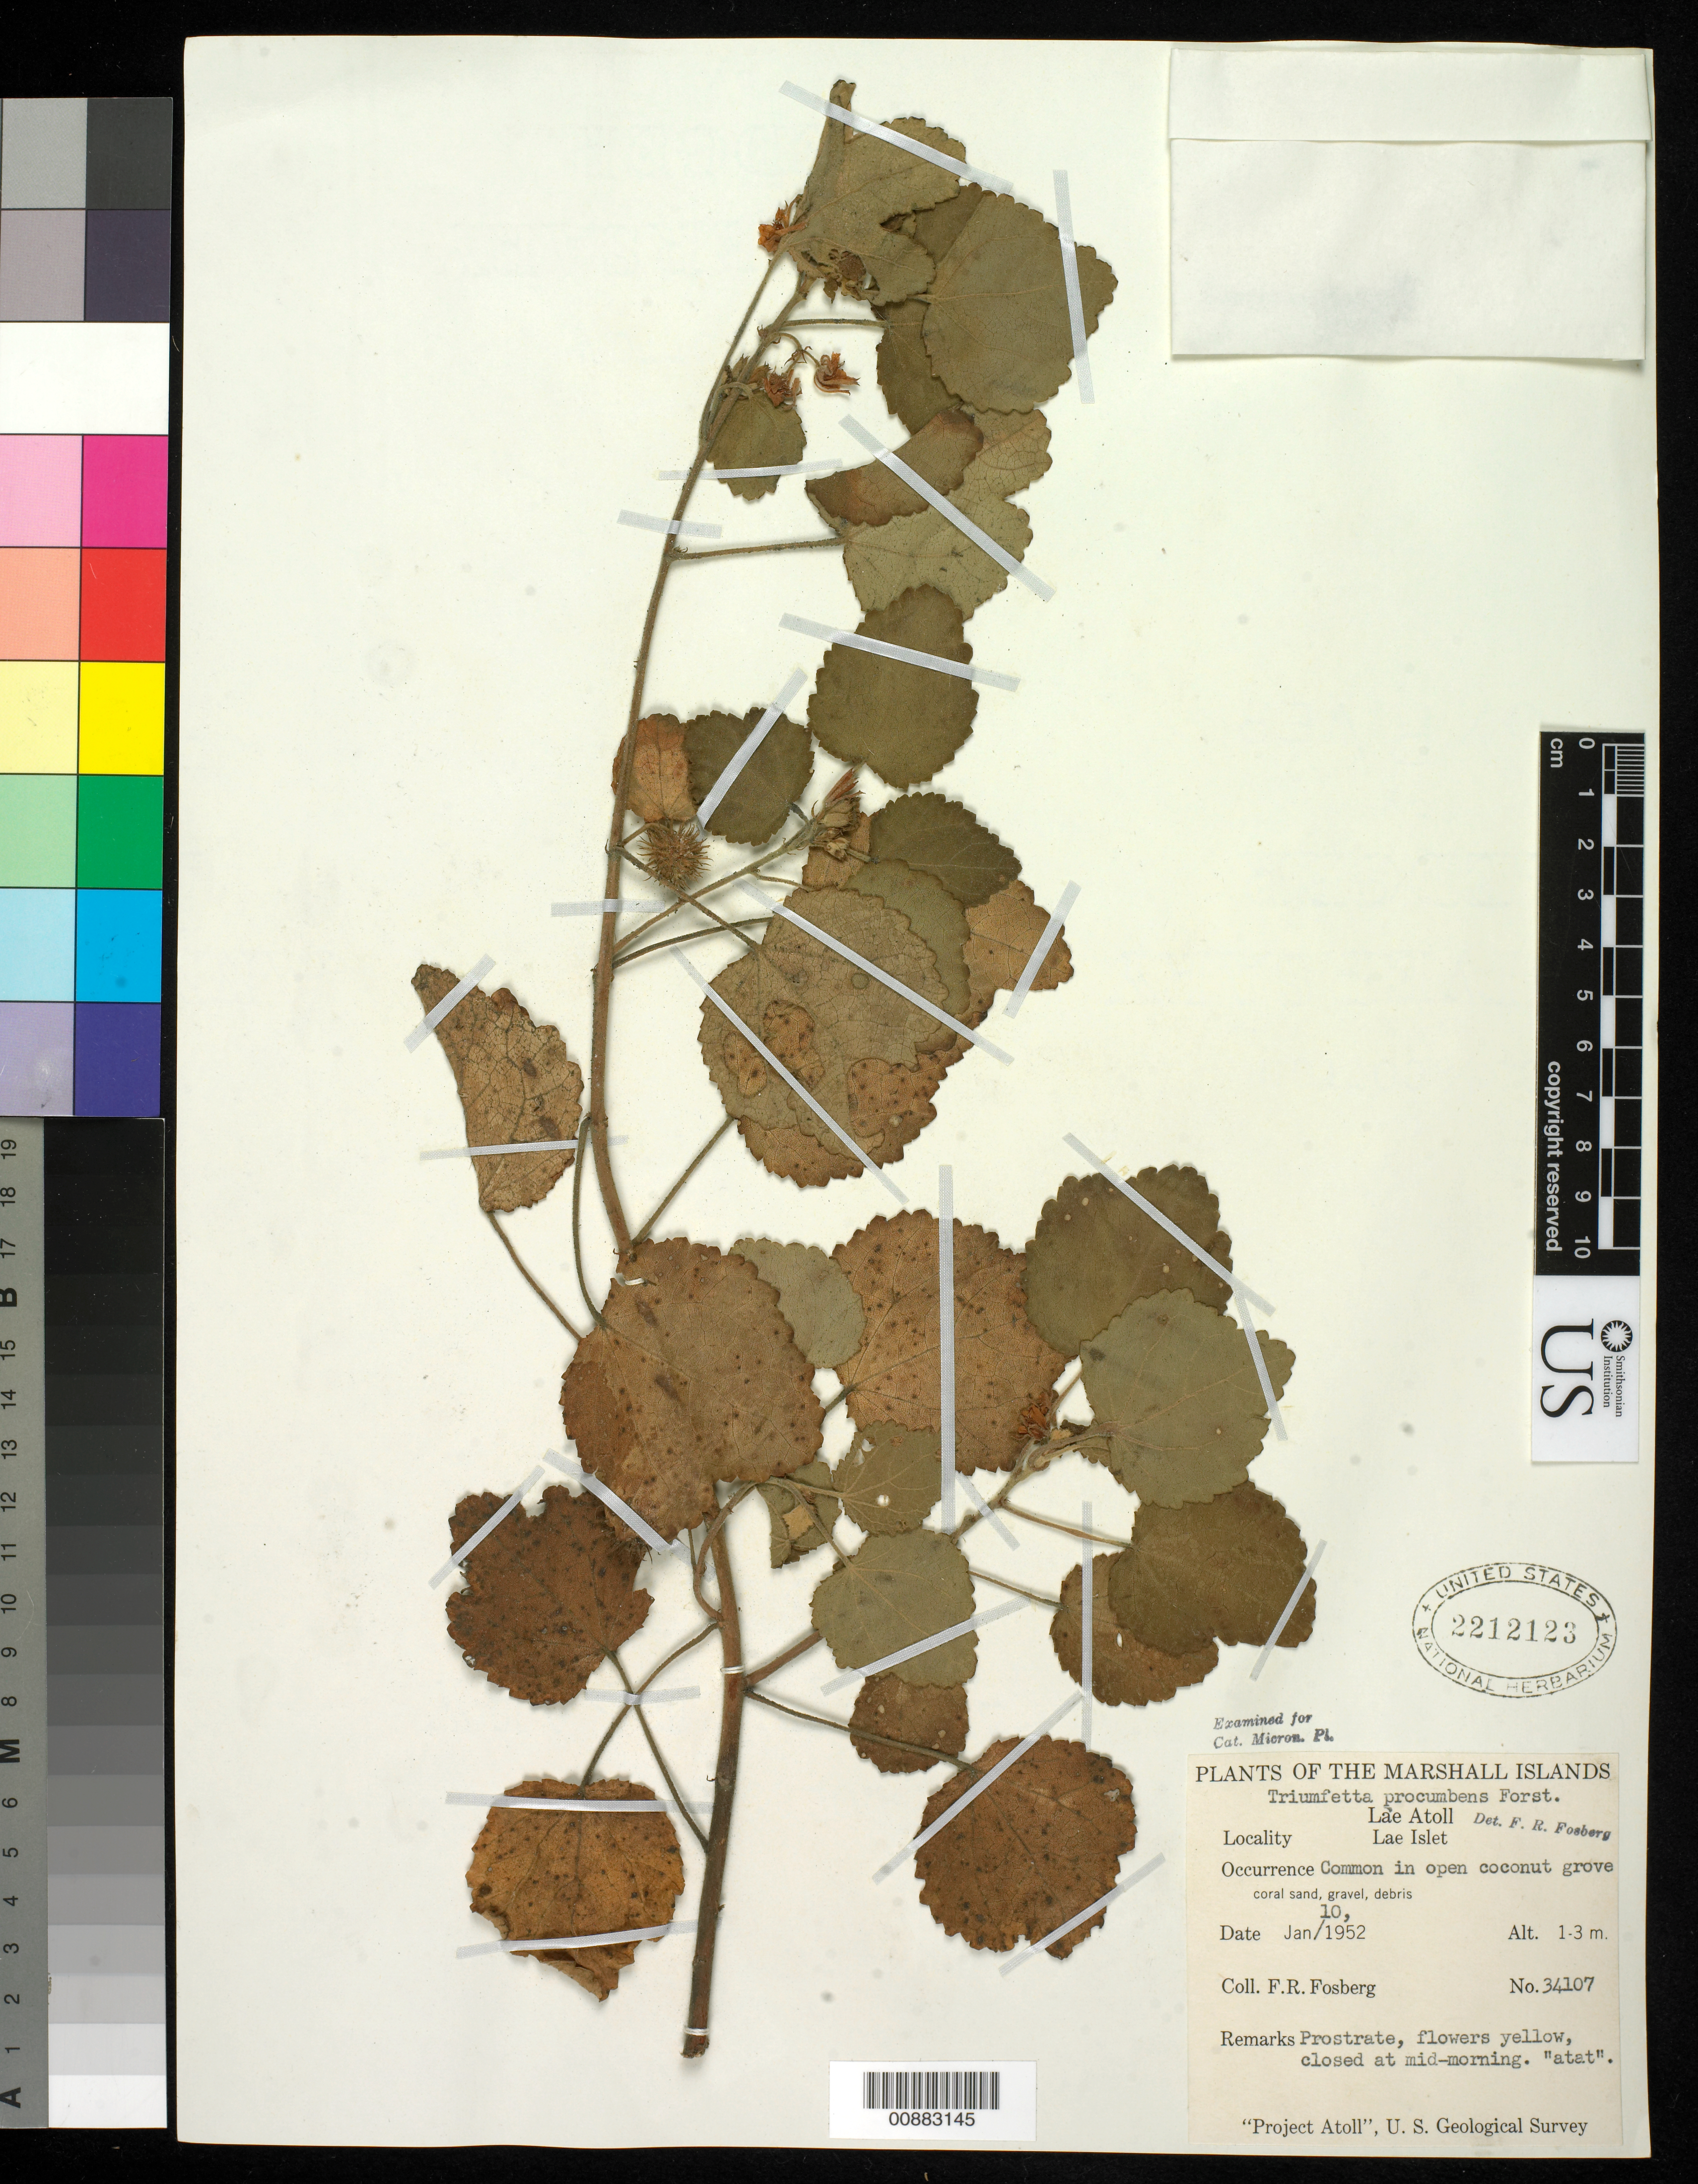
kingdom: Plantae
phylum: Tracheophyta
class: Magnoliopsida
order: Malvales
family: Malvaceae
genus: Triumfetta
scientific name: Triumfetta procumbens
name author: G. Forst.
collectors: F. R. Fosberg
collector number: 34107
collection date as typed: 10 Jan 1952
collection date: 1952-01-10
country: Marshall Islands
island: Lae Atoll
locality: Lae Islet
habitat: common in open coconut grove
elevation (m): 1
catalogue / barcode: US 2212123